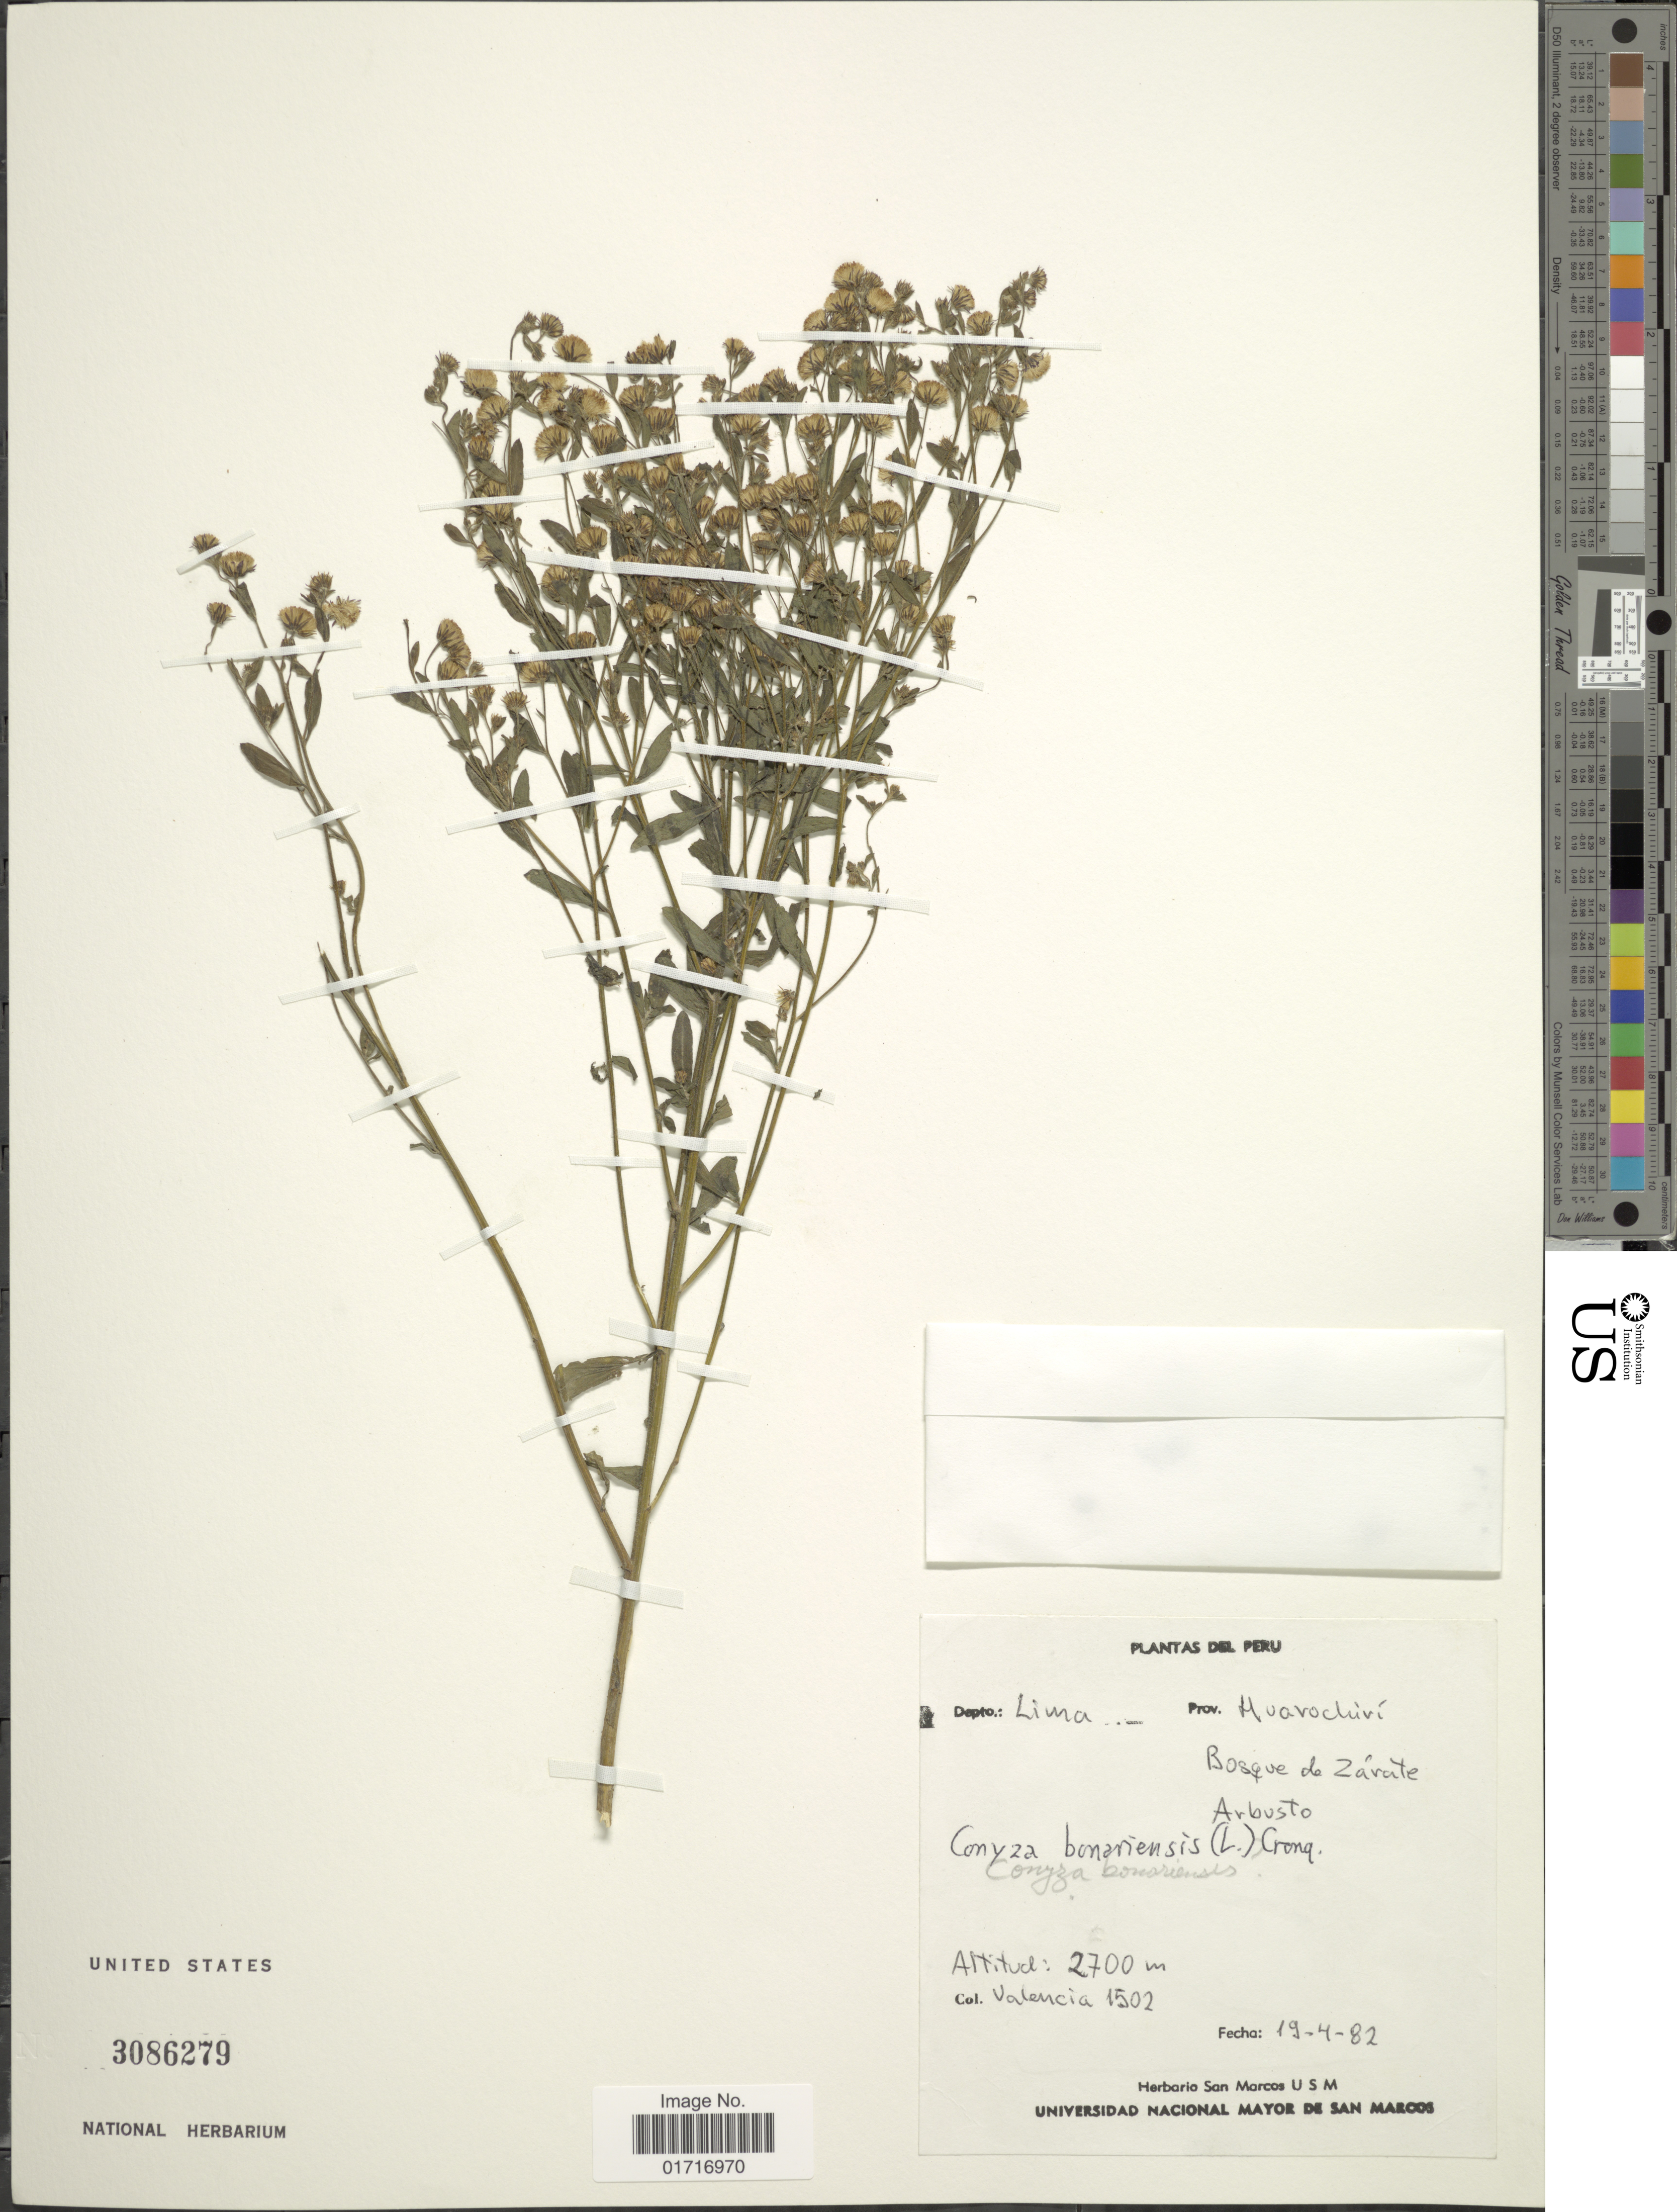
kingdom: Plantae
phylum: Tracheophyta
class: Magnoliopsida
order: Asterales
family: Asteraceae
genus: Conyza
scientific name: Conyza bonariensis var. leiotheca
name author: (S.F. Blake) Cuatrec.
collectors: -. Valencia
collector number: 1502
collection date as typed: Transcribed d/m/y: 19/4/82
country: Peru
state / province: Lima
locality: Depto.: Lima, Prov. Huarocluri, Bosque de Zarate.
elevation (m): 2700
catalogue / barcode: US 3086279